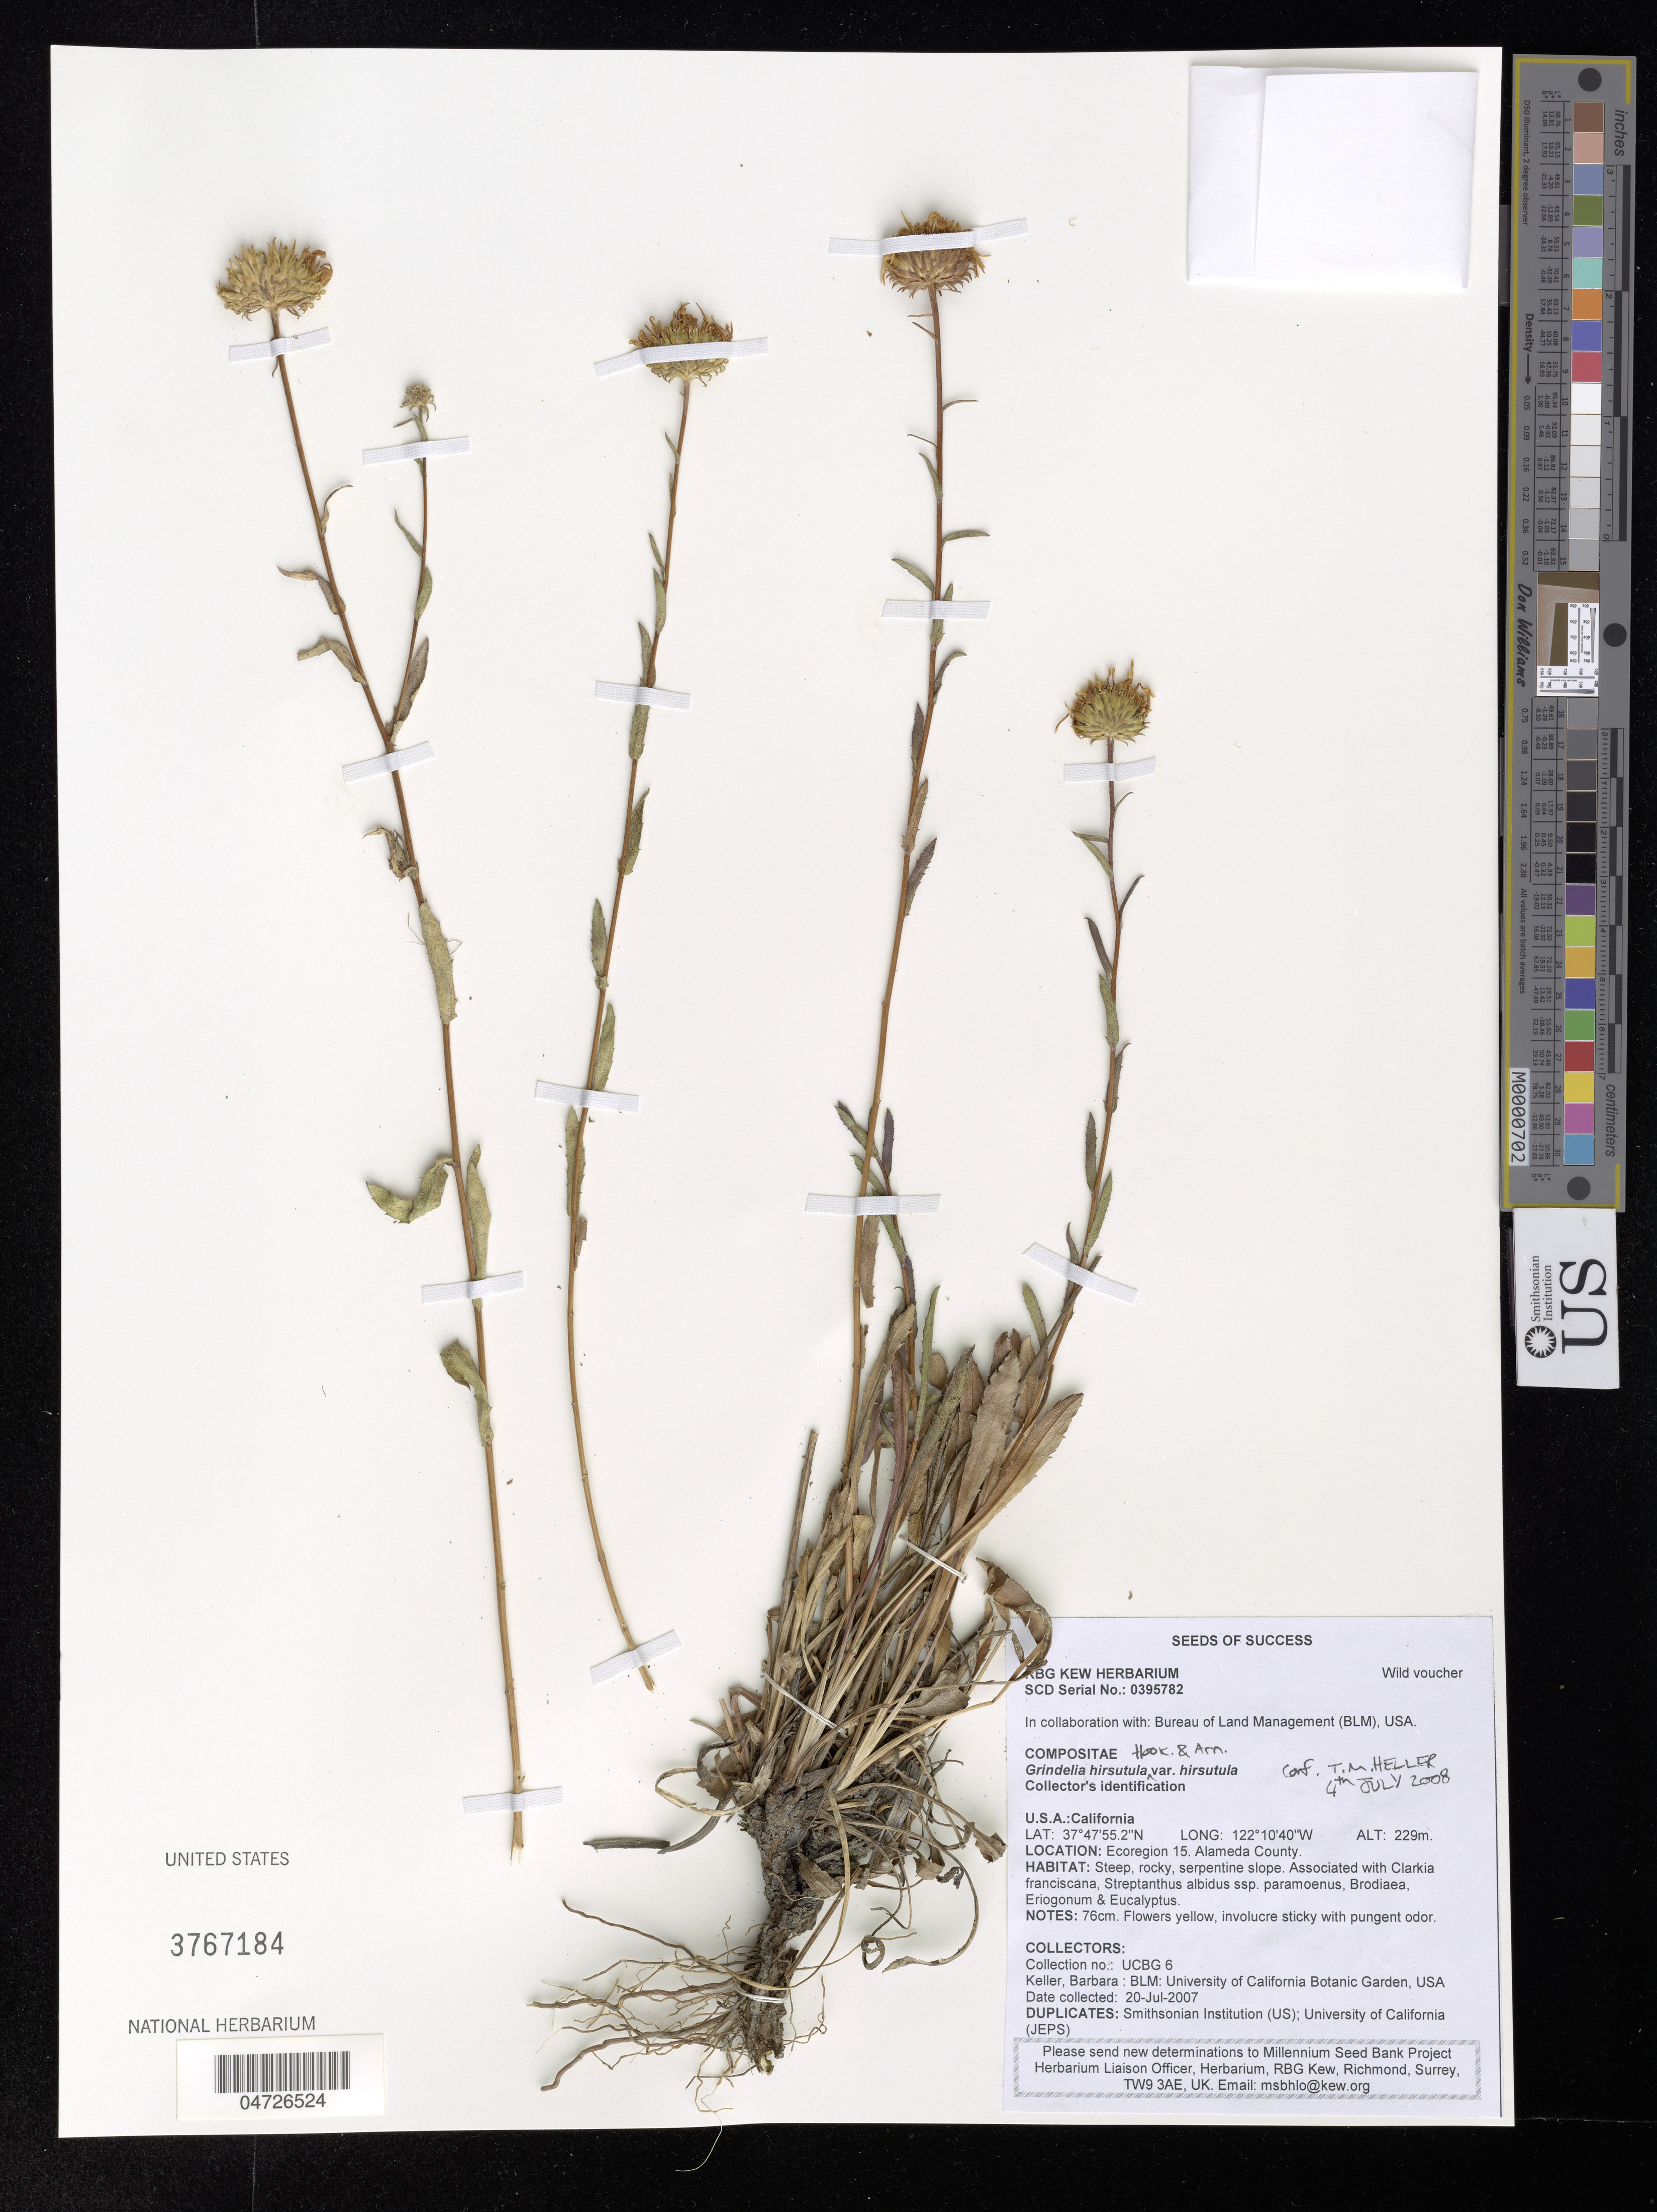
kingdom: Plantae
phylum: Tracheophyta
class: Magnoliopsida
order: Asterales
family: Asteraceae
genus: Grindelia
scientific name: Grindelia hirsutula var. hirsutula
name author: Hook. & Arn.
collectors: B. T. Keller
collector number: UCBG 6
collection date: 2007-07-20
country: United States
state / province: California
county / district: Alameda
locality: Ecoregion 15. Alameda County.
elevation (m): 229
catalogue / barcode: US 3767184